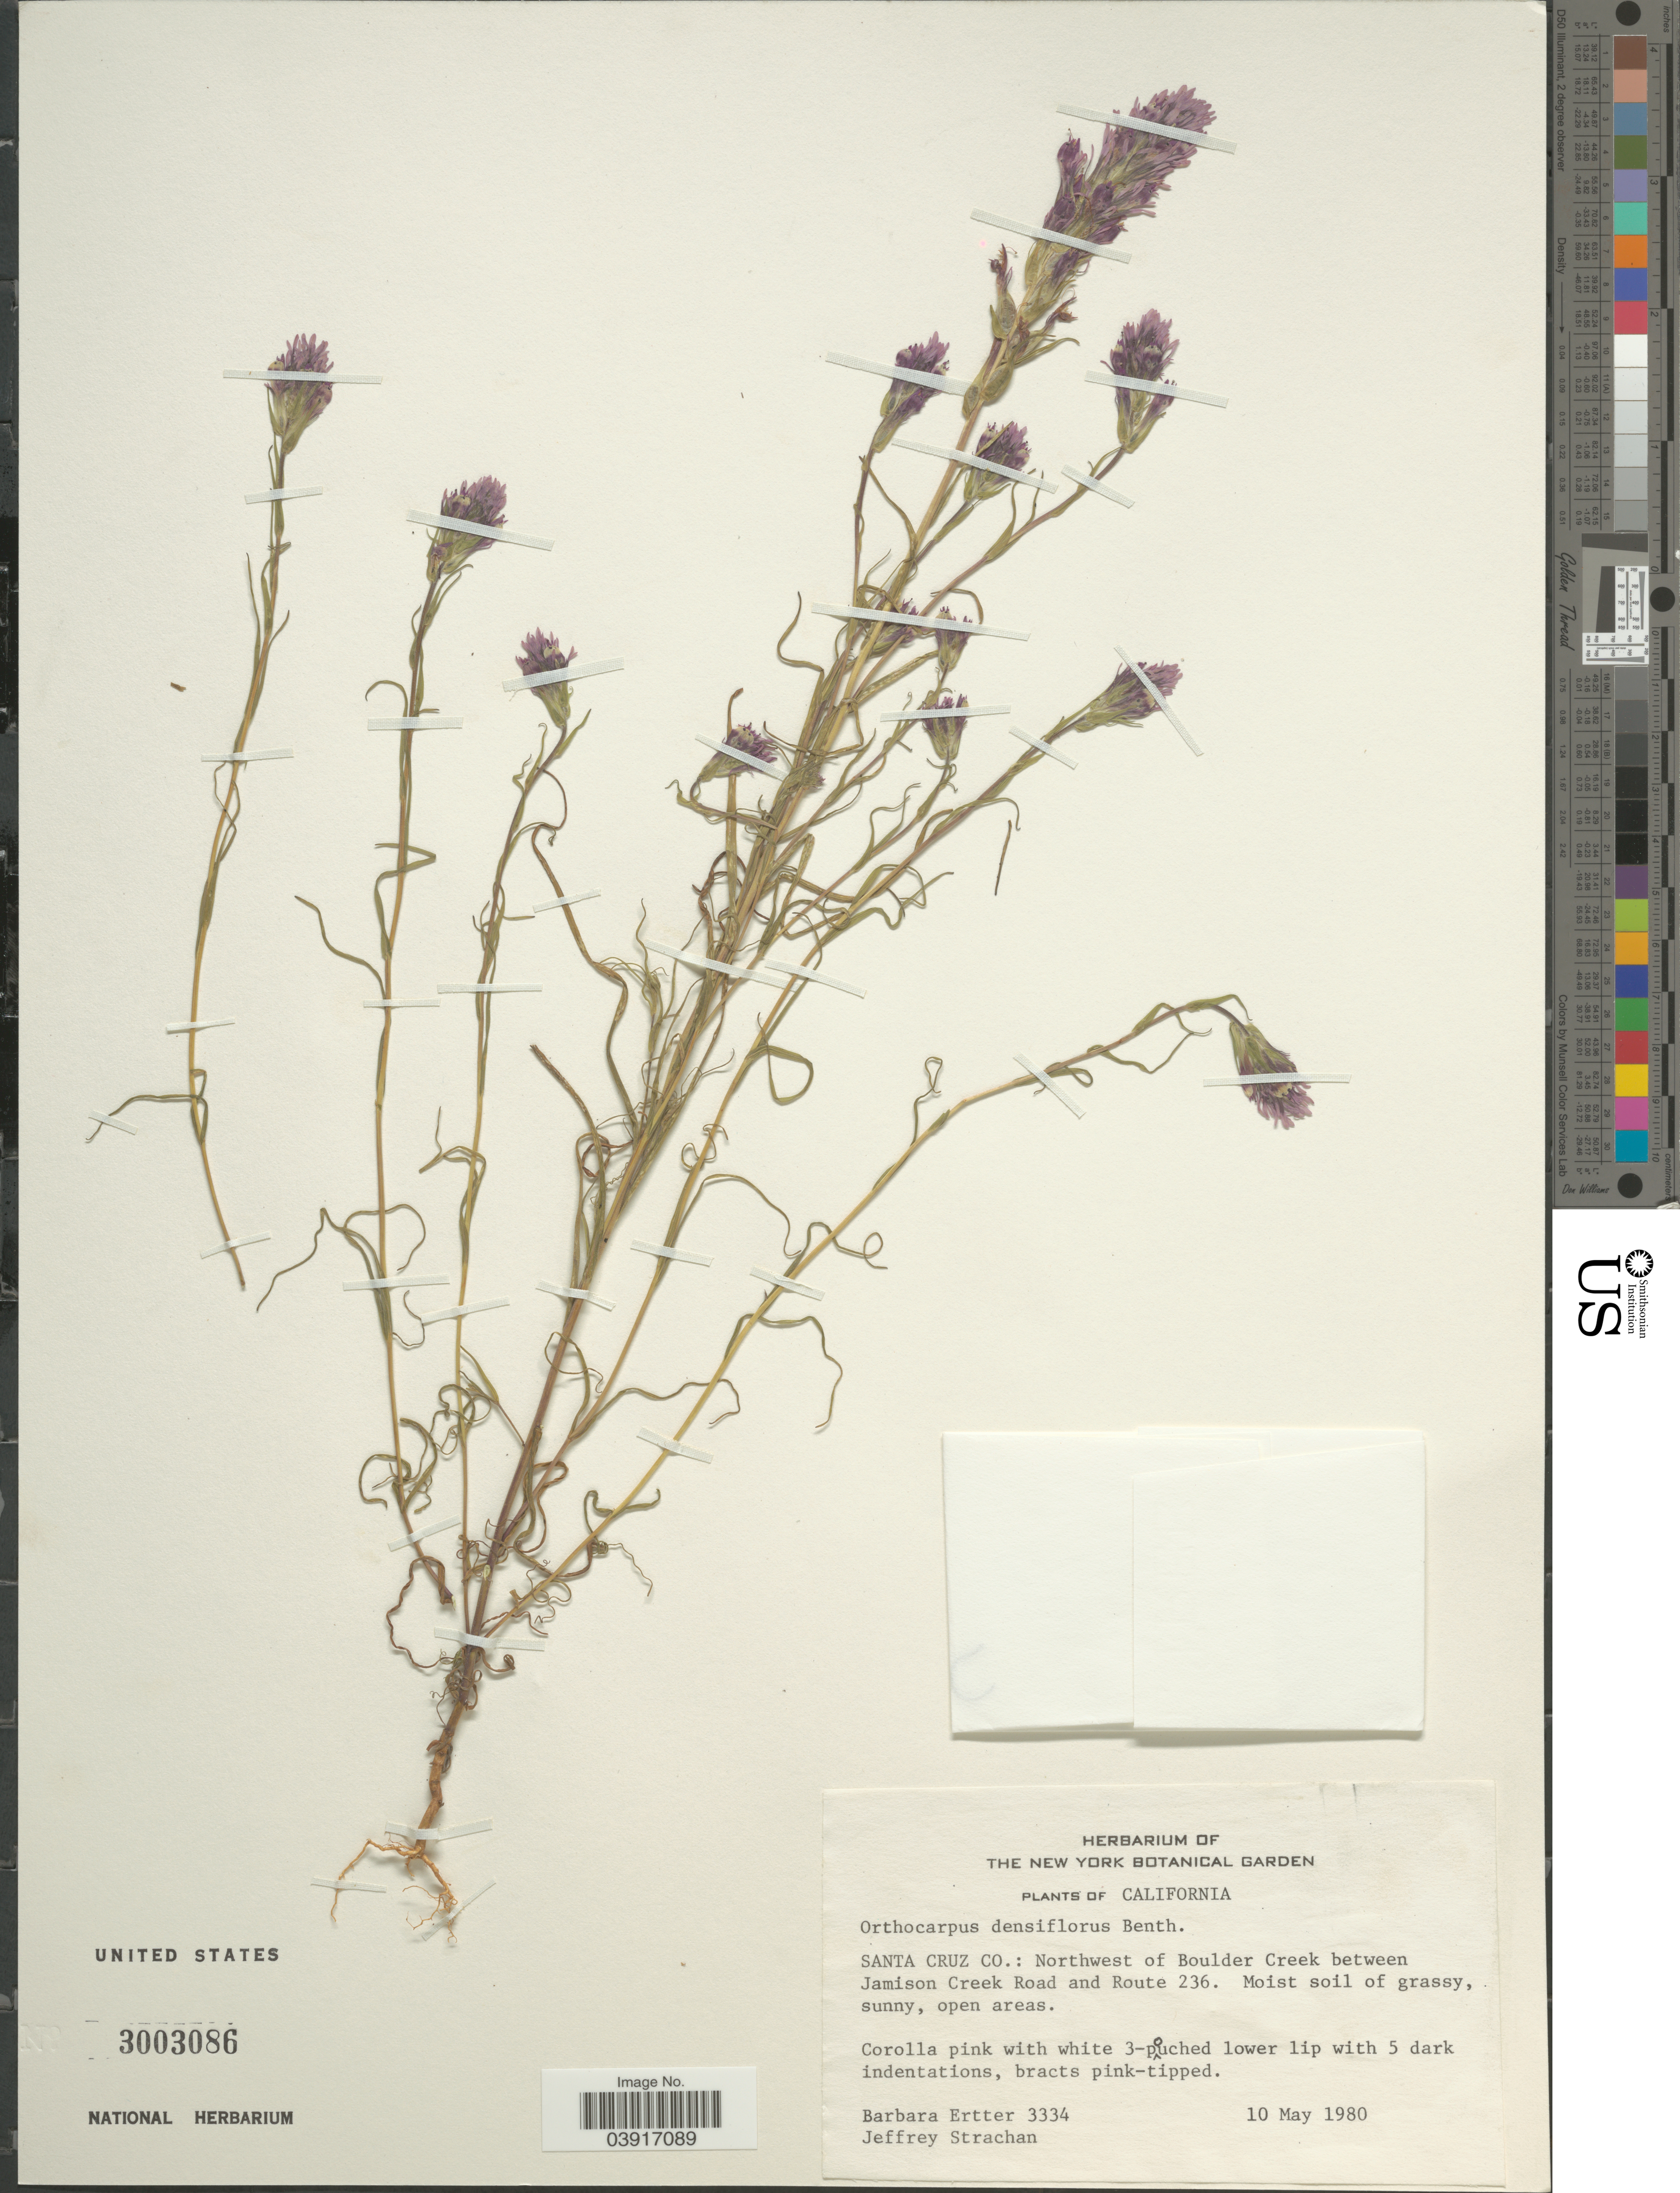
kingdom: Plantae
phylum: Tracheophyta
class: Magnoliopsida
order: Lamiales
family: Orobanchaceae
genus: Orthocarpus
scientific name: Orthocarpus densiflorus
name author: Benth.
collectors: B. Ertter & J. Strachan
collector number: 3334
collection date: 1980-05-10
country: United States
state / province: California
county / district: Santa Cruz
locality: Santa Cruz Co.: Northwest of Boulder Creek between Jamison Creek Road and Route 236.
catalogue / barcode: US 3003086